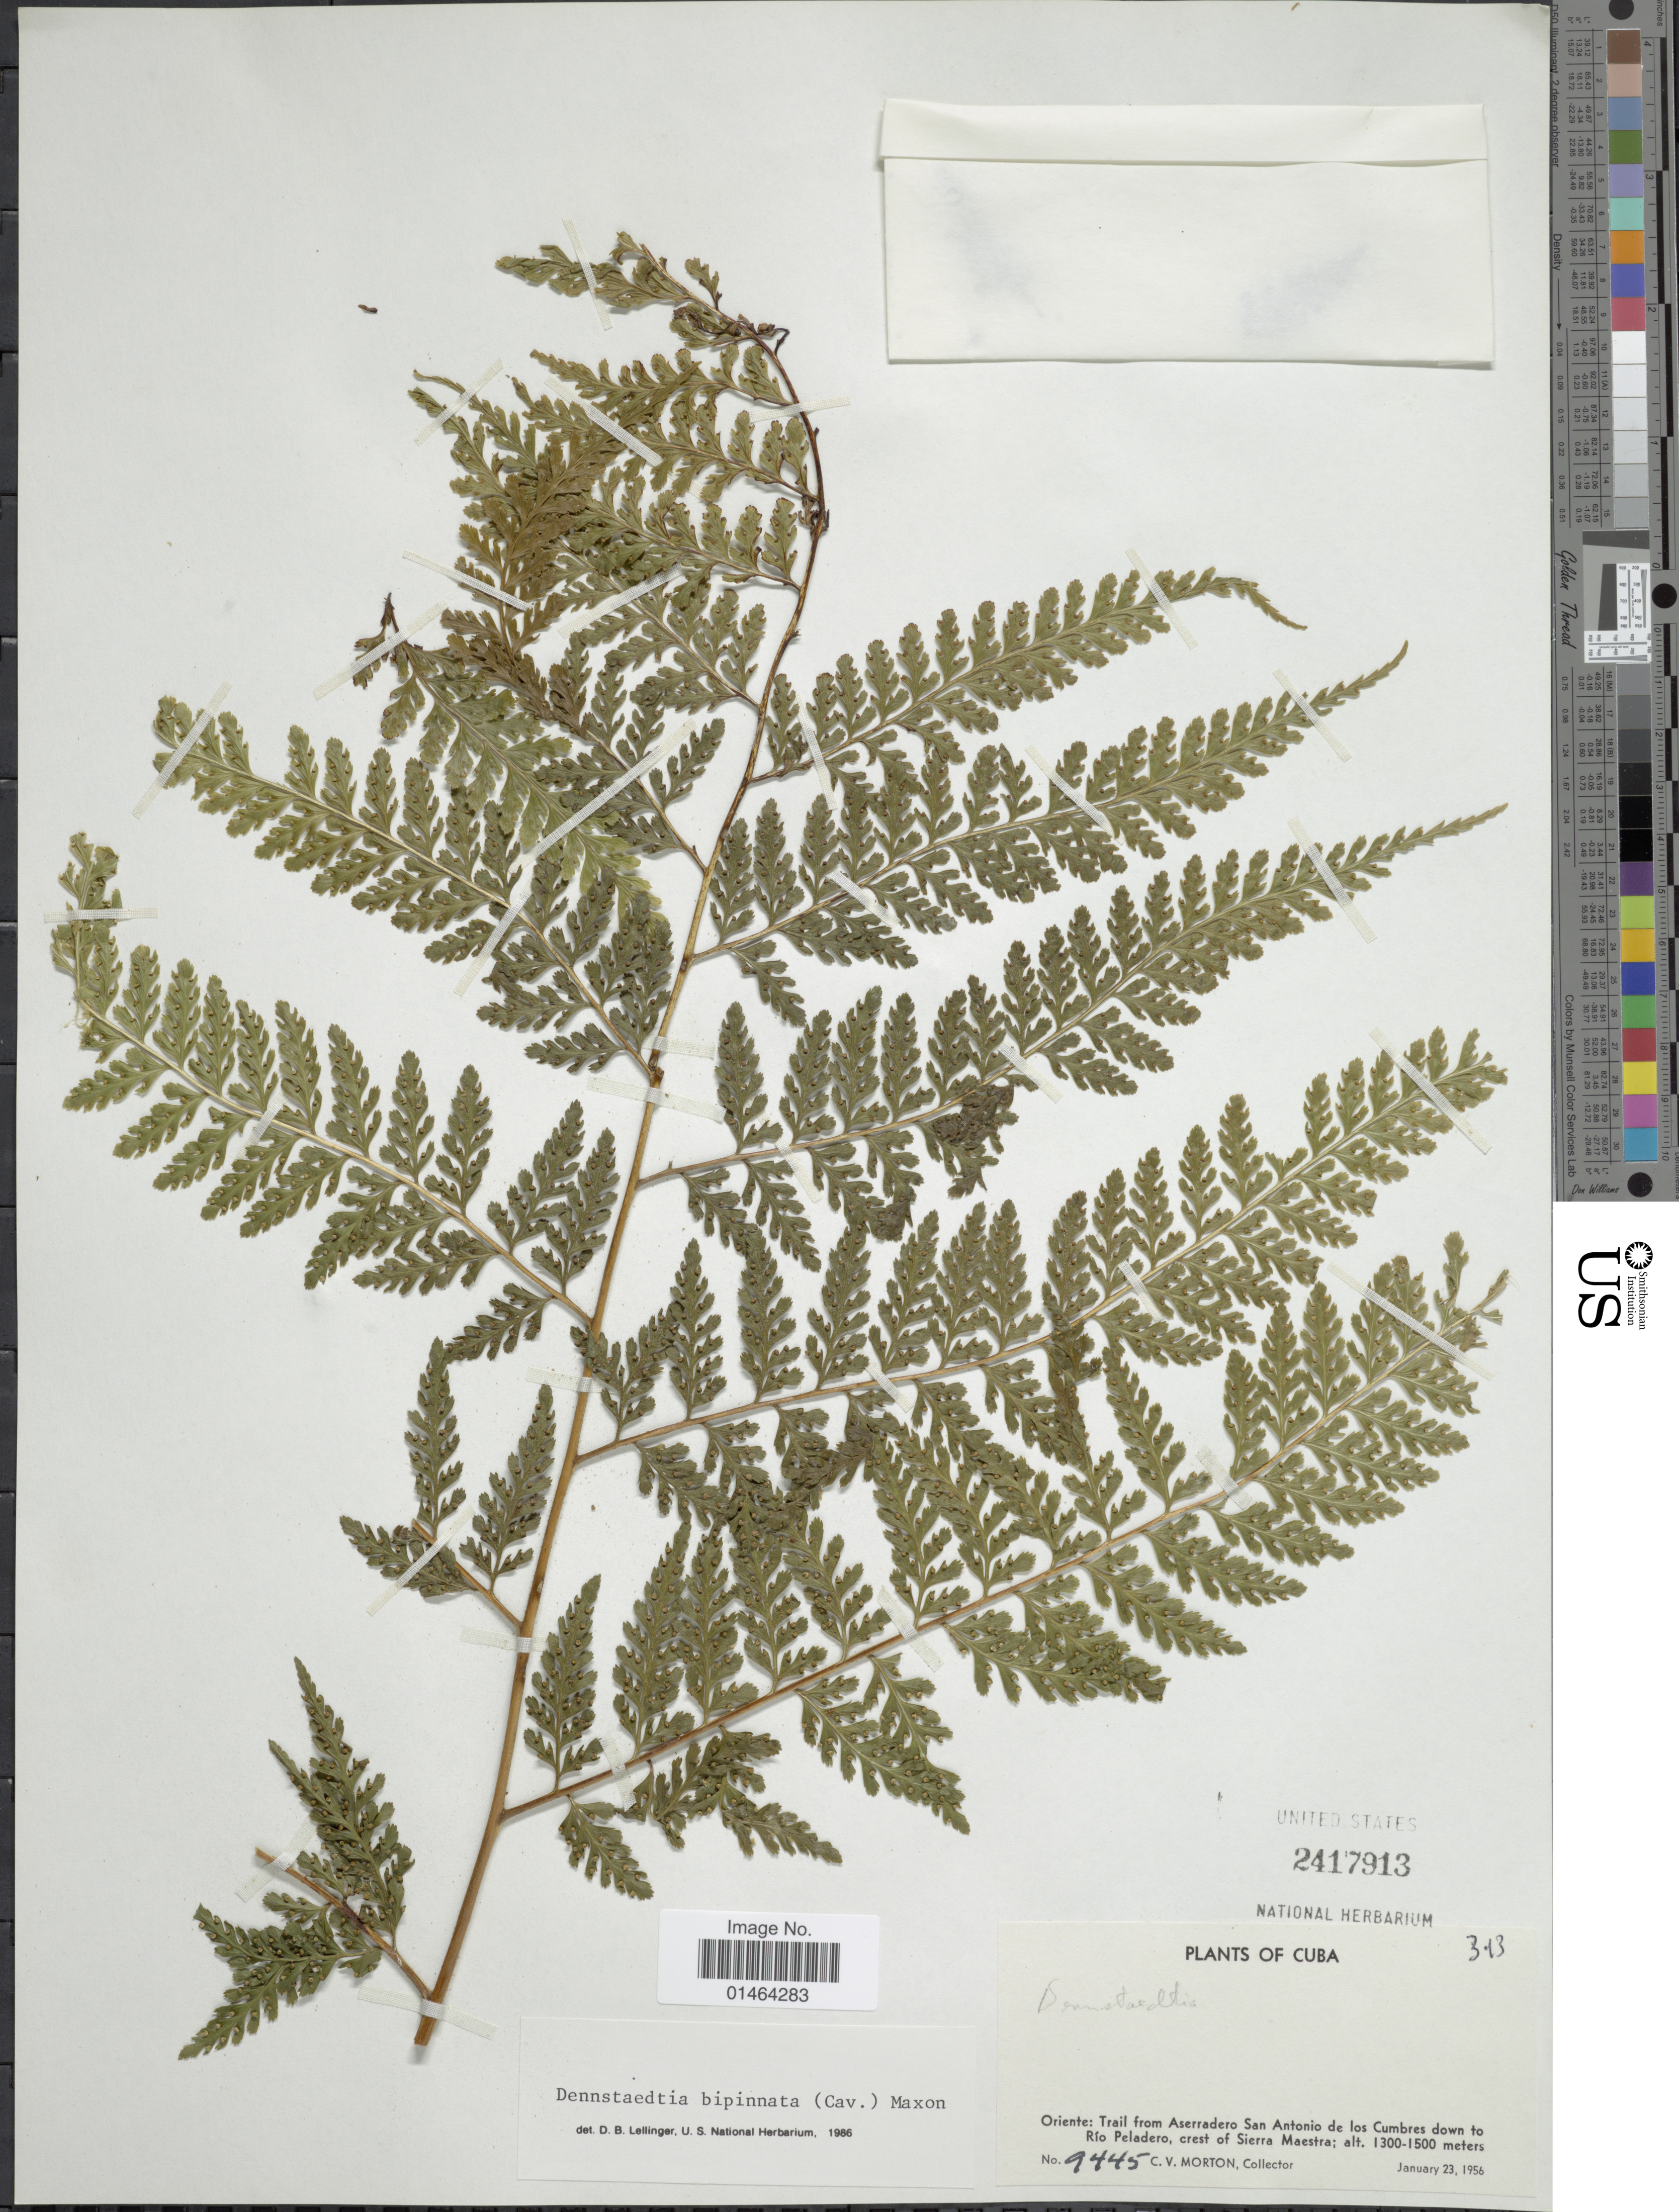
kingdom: Plantae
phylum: Tracheophyta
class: Polypodiopsida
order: Polypodiales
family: Dennstaedtiaceae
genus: Dennstaedtia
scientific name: Dennstaedtia bipinnata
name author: (Cav.) Maxon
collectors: C. V. Morton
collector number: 9445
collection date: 1956-01-23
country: Cuba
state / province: Oriente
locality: Trail from Aserradero San Antonio de los Cumbres down to Río Peladero, crest of Sierra Maestra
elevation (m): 1300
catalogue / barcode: US 2417913